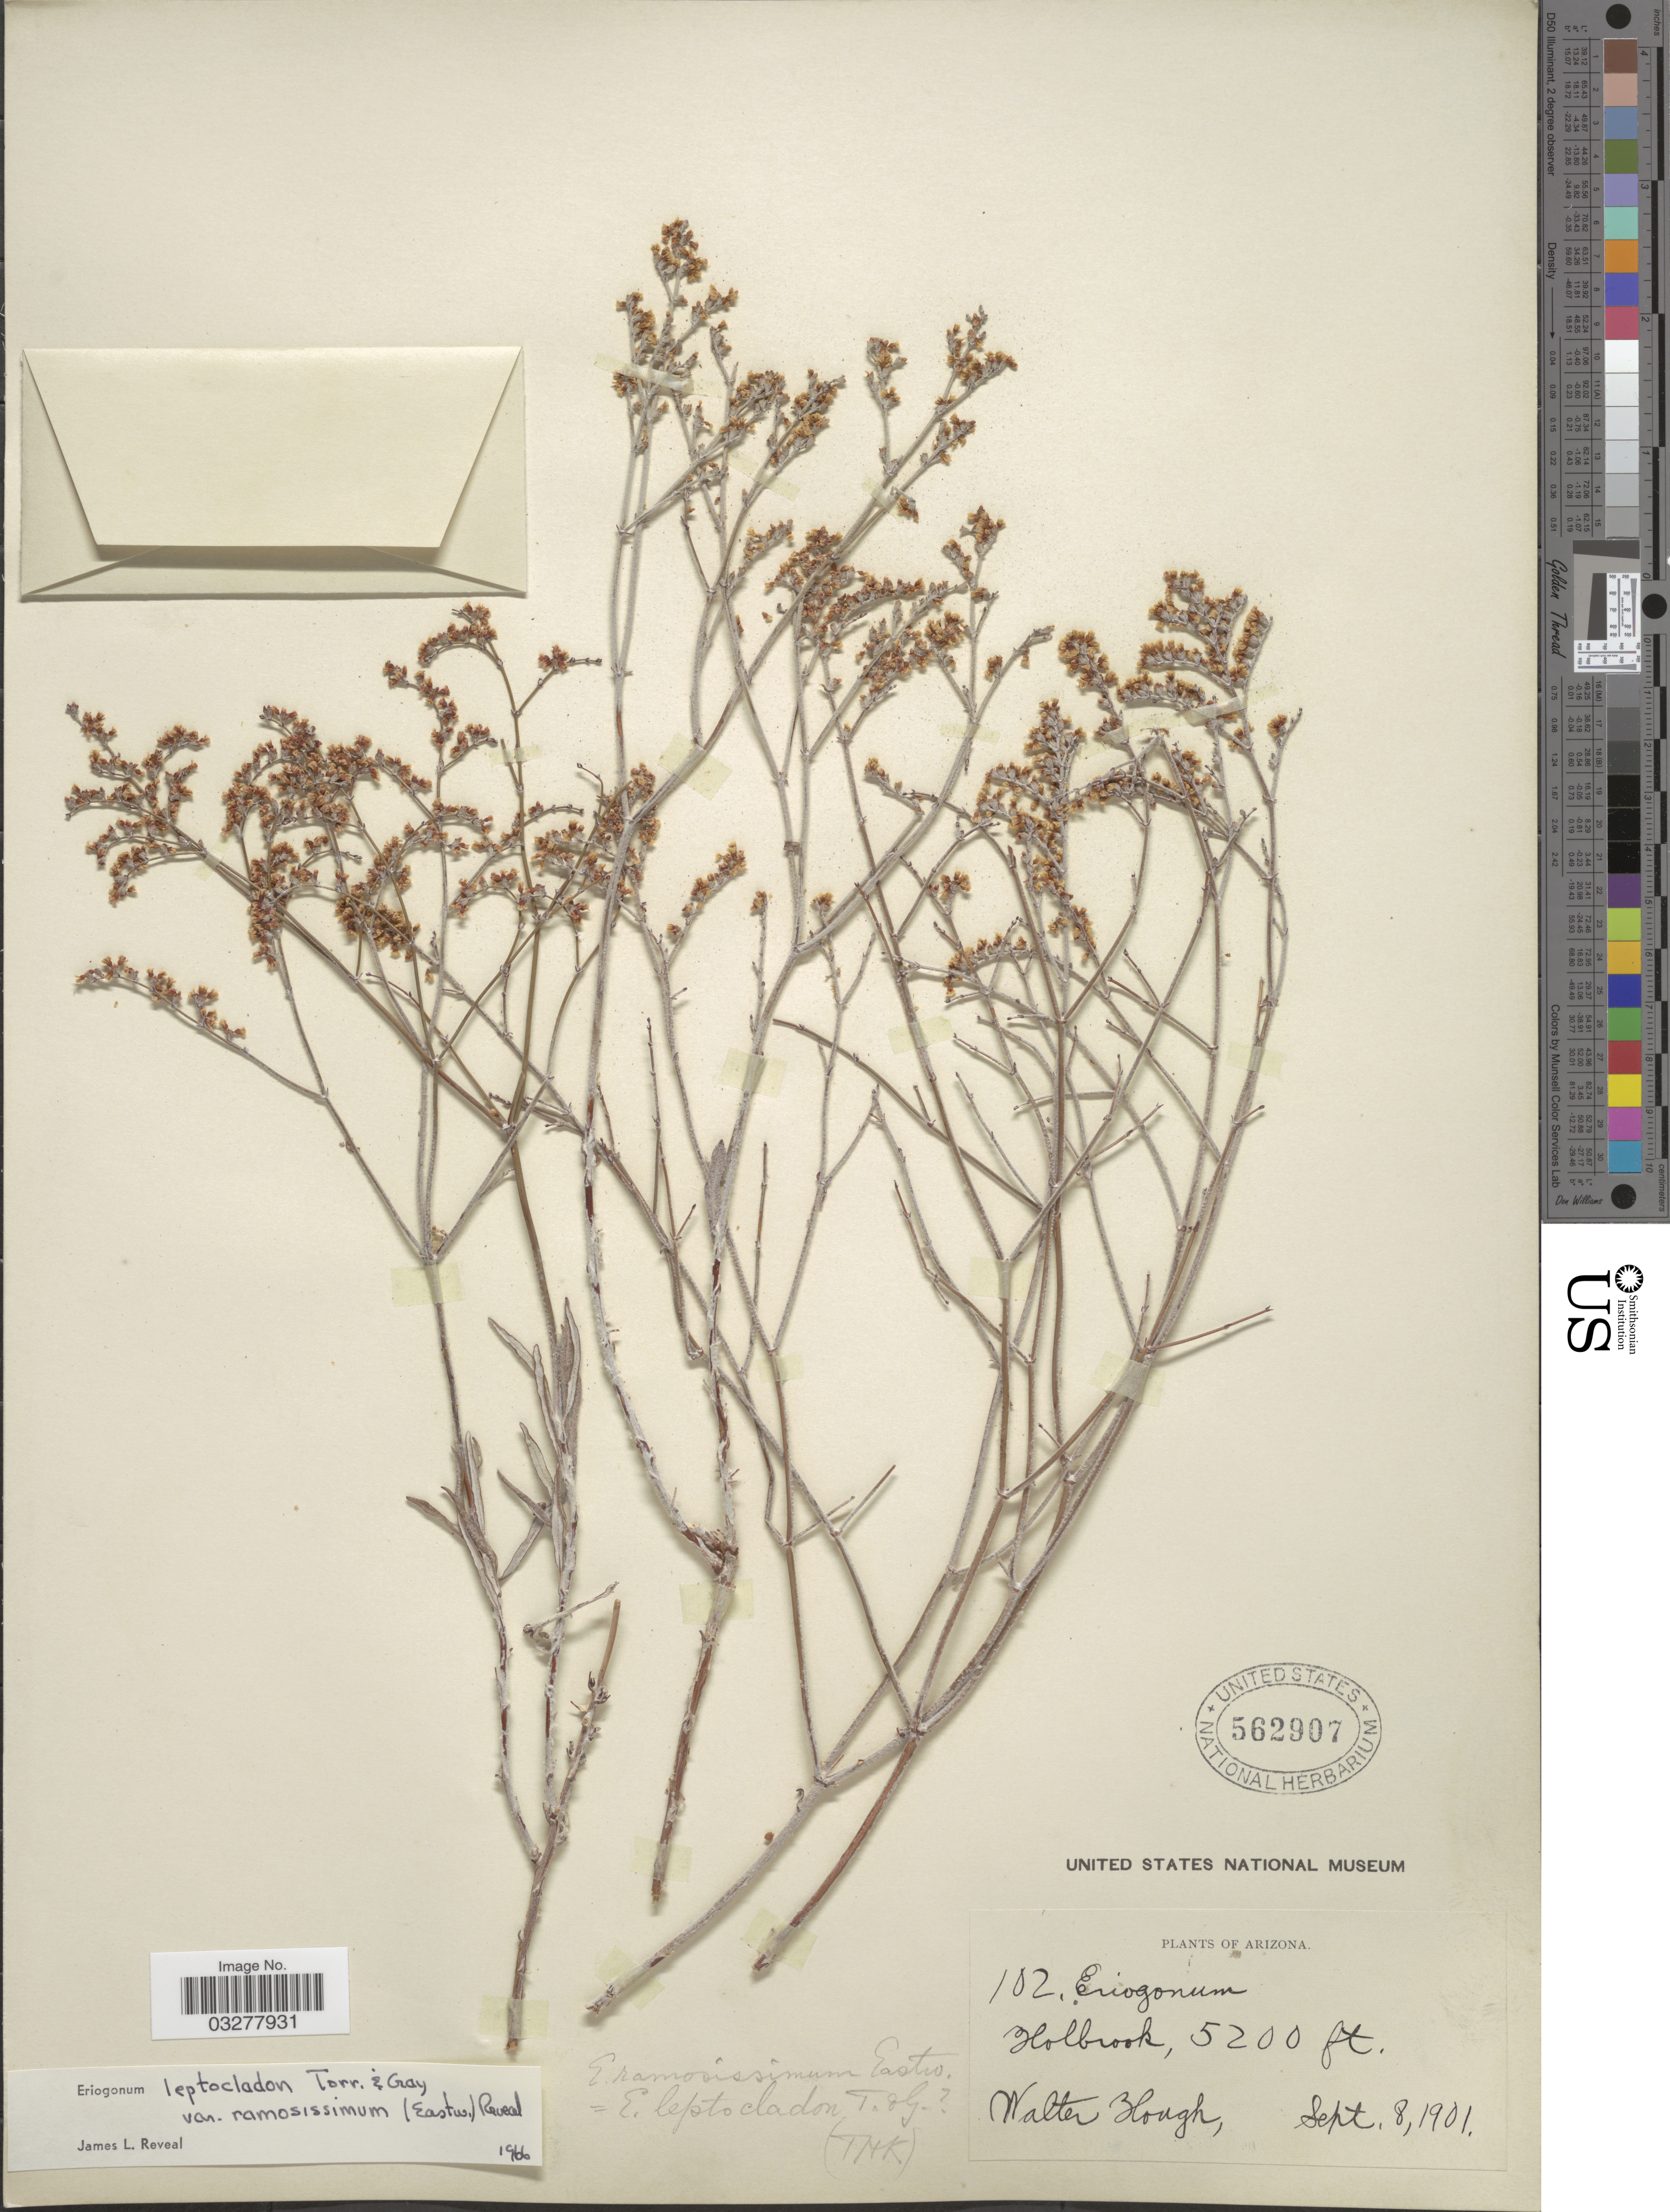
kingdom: Plantae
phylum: Tracheophyta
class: Magnoliopsida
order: Caryophyllales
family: Polygonaceae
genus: Eriogonum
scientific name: Eriogonum leptocladon var. ramosissimum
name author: (Eastw.) Reveal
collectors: W. Hough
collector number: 102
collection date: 1901-09-08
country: United States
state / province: Arizona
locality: Holbrook.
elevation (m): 1585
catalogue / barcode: US 562907